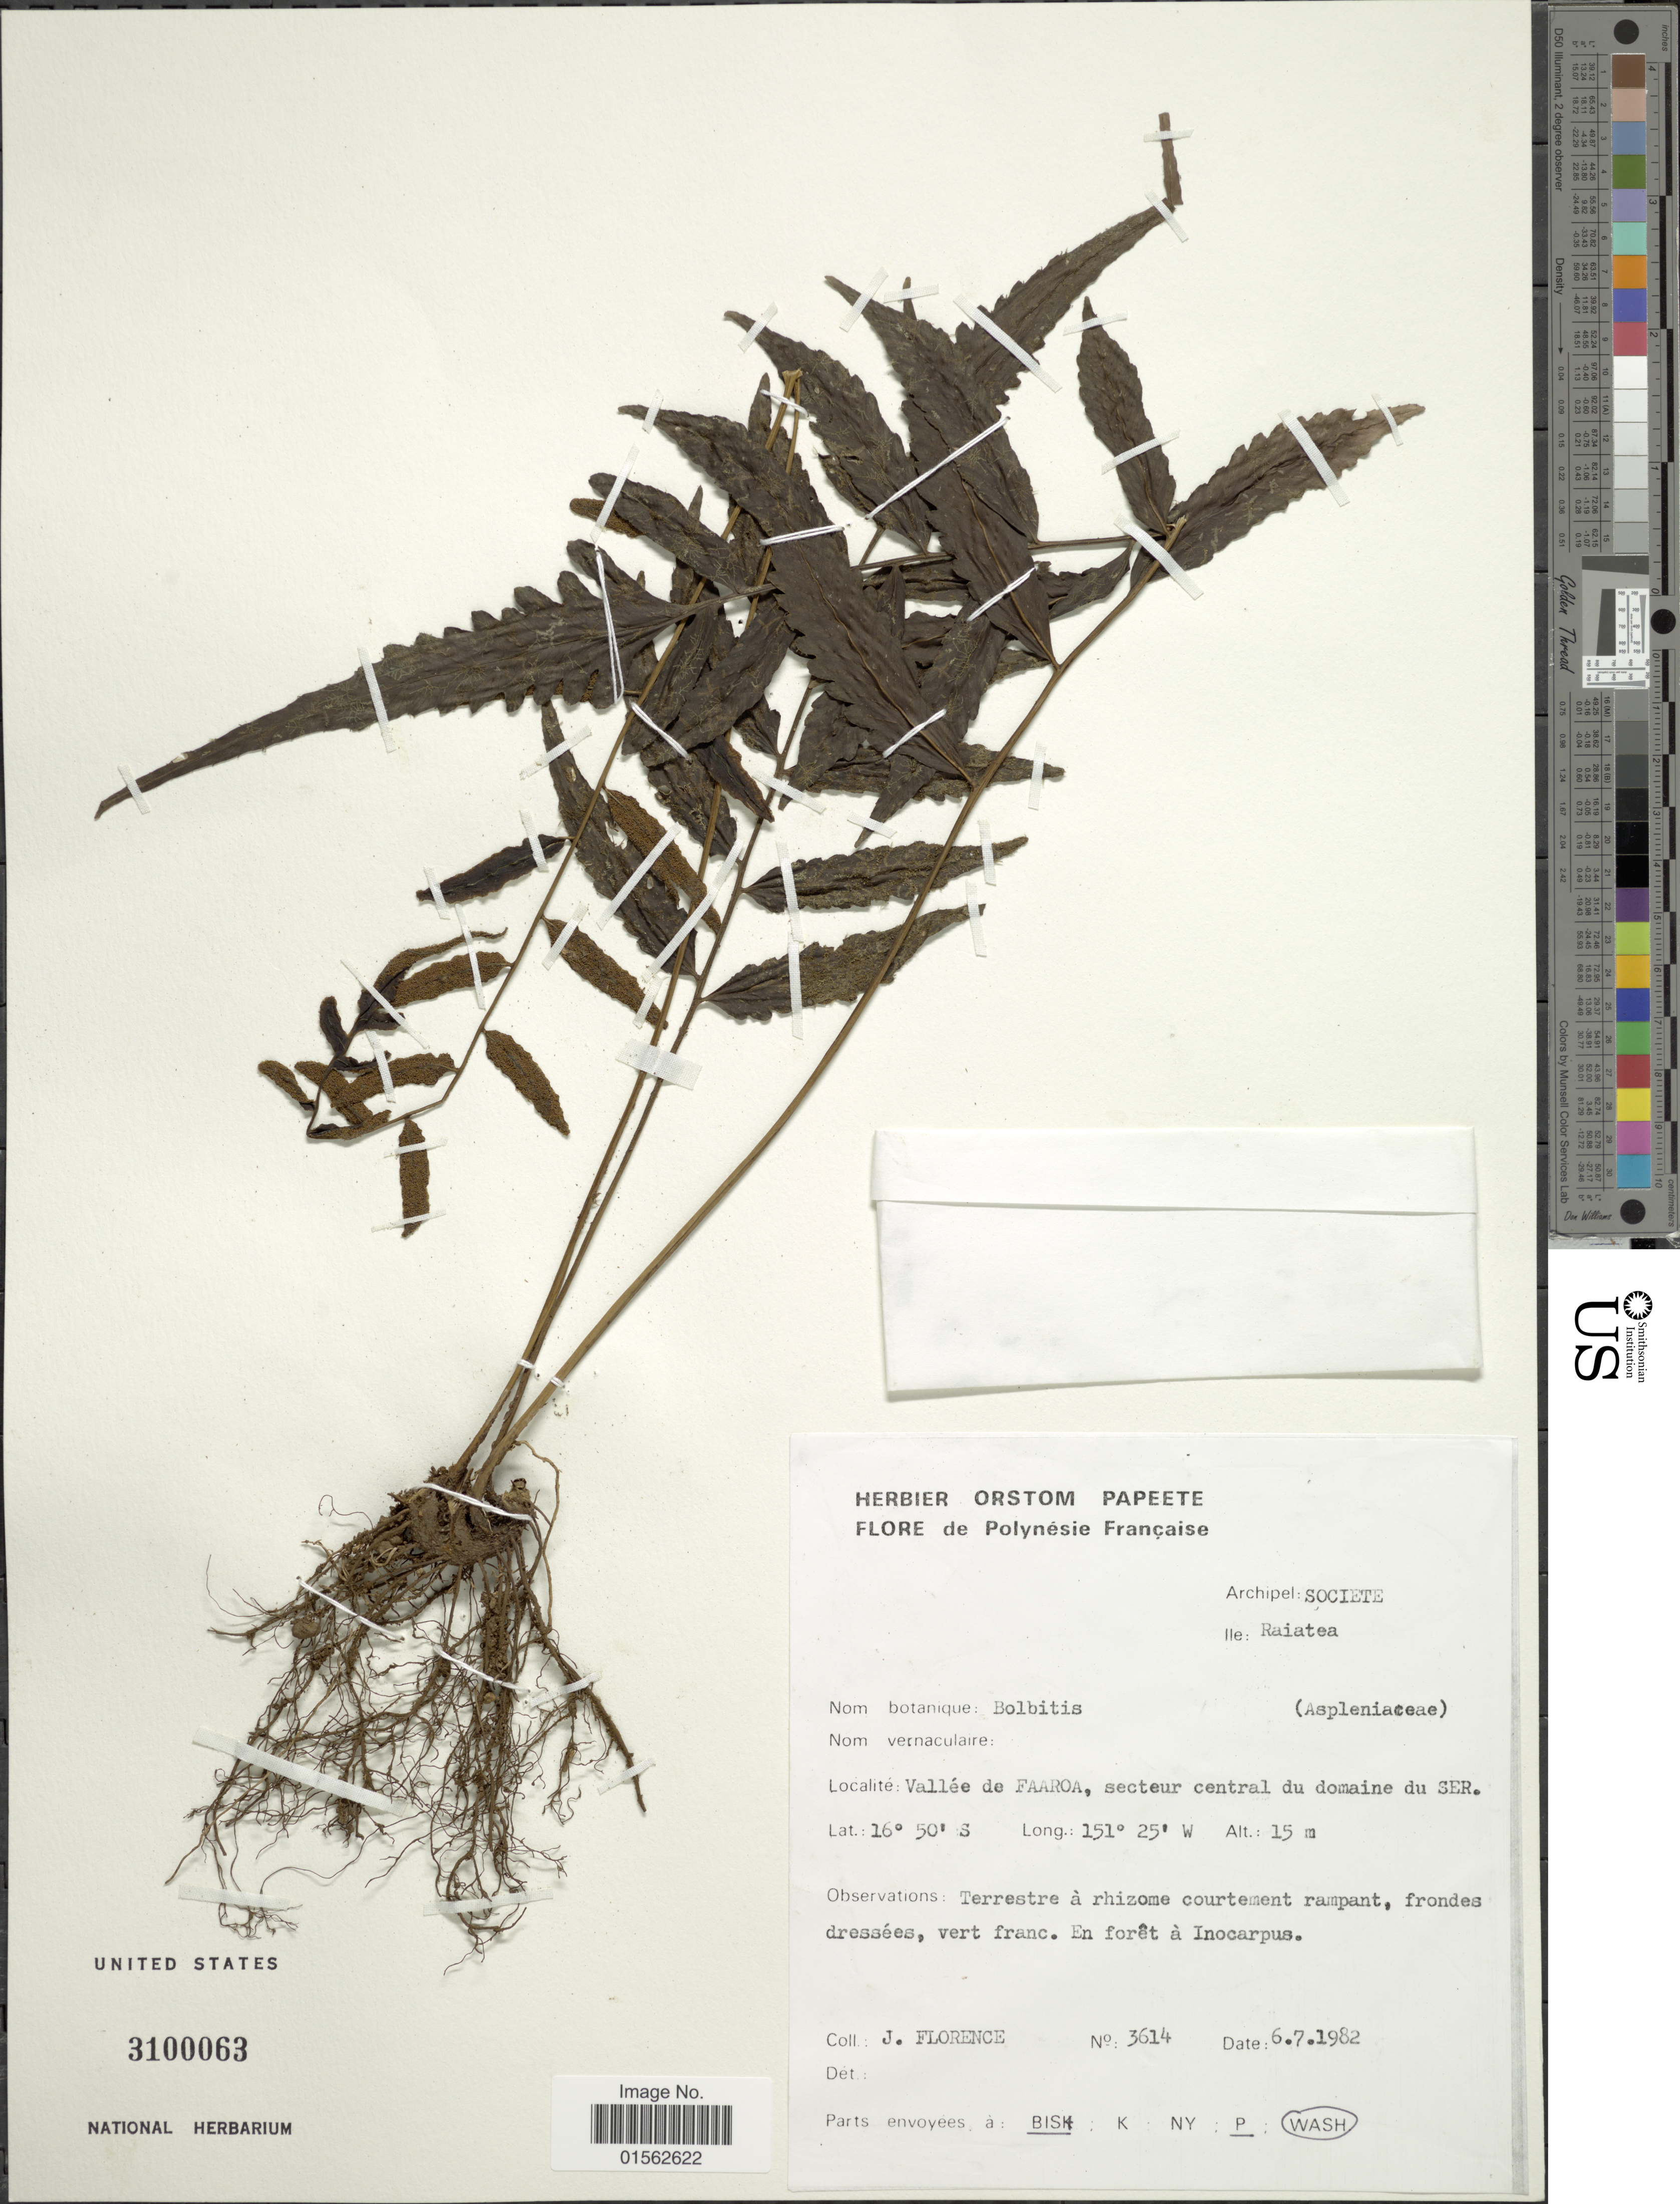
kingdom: Plantae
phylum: Tracheophyta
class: Polypodiopsida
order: Polypodiales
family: Dryopteridaceae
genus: Bolbitis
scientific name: Bolbitis palustris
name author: (Brack.) Hennipman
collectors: J. Florence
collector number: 3614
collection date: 1982-07-06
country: French Polynesia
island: Raiatea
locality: Polynésie Française, Raiatea, Vallée de Faaroa, secteur central du domaine du SER.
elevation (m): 15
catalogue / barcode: US 3100063